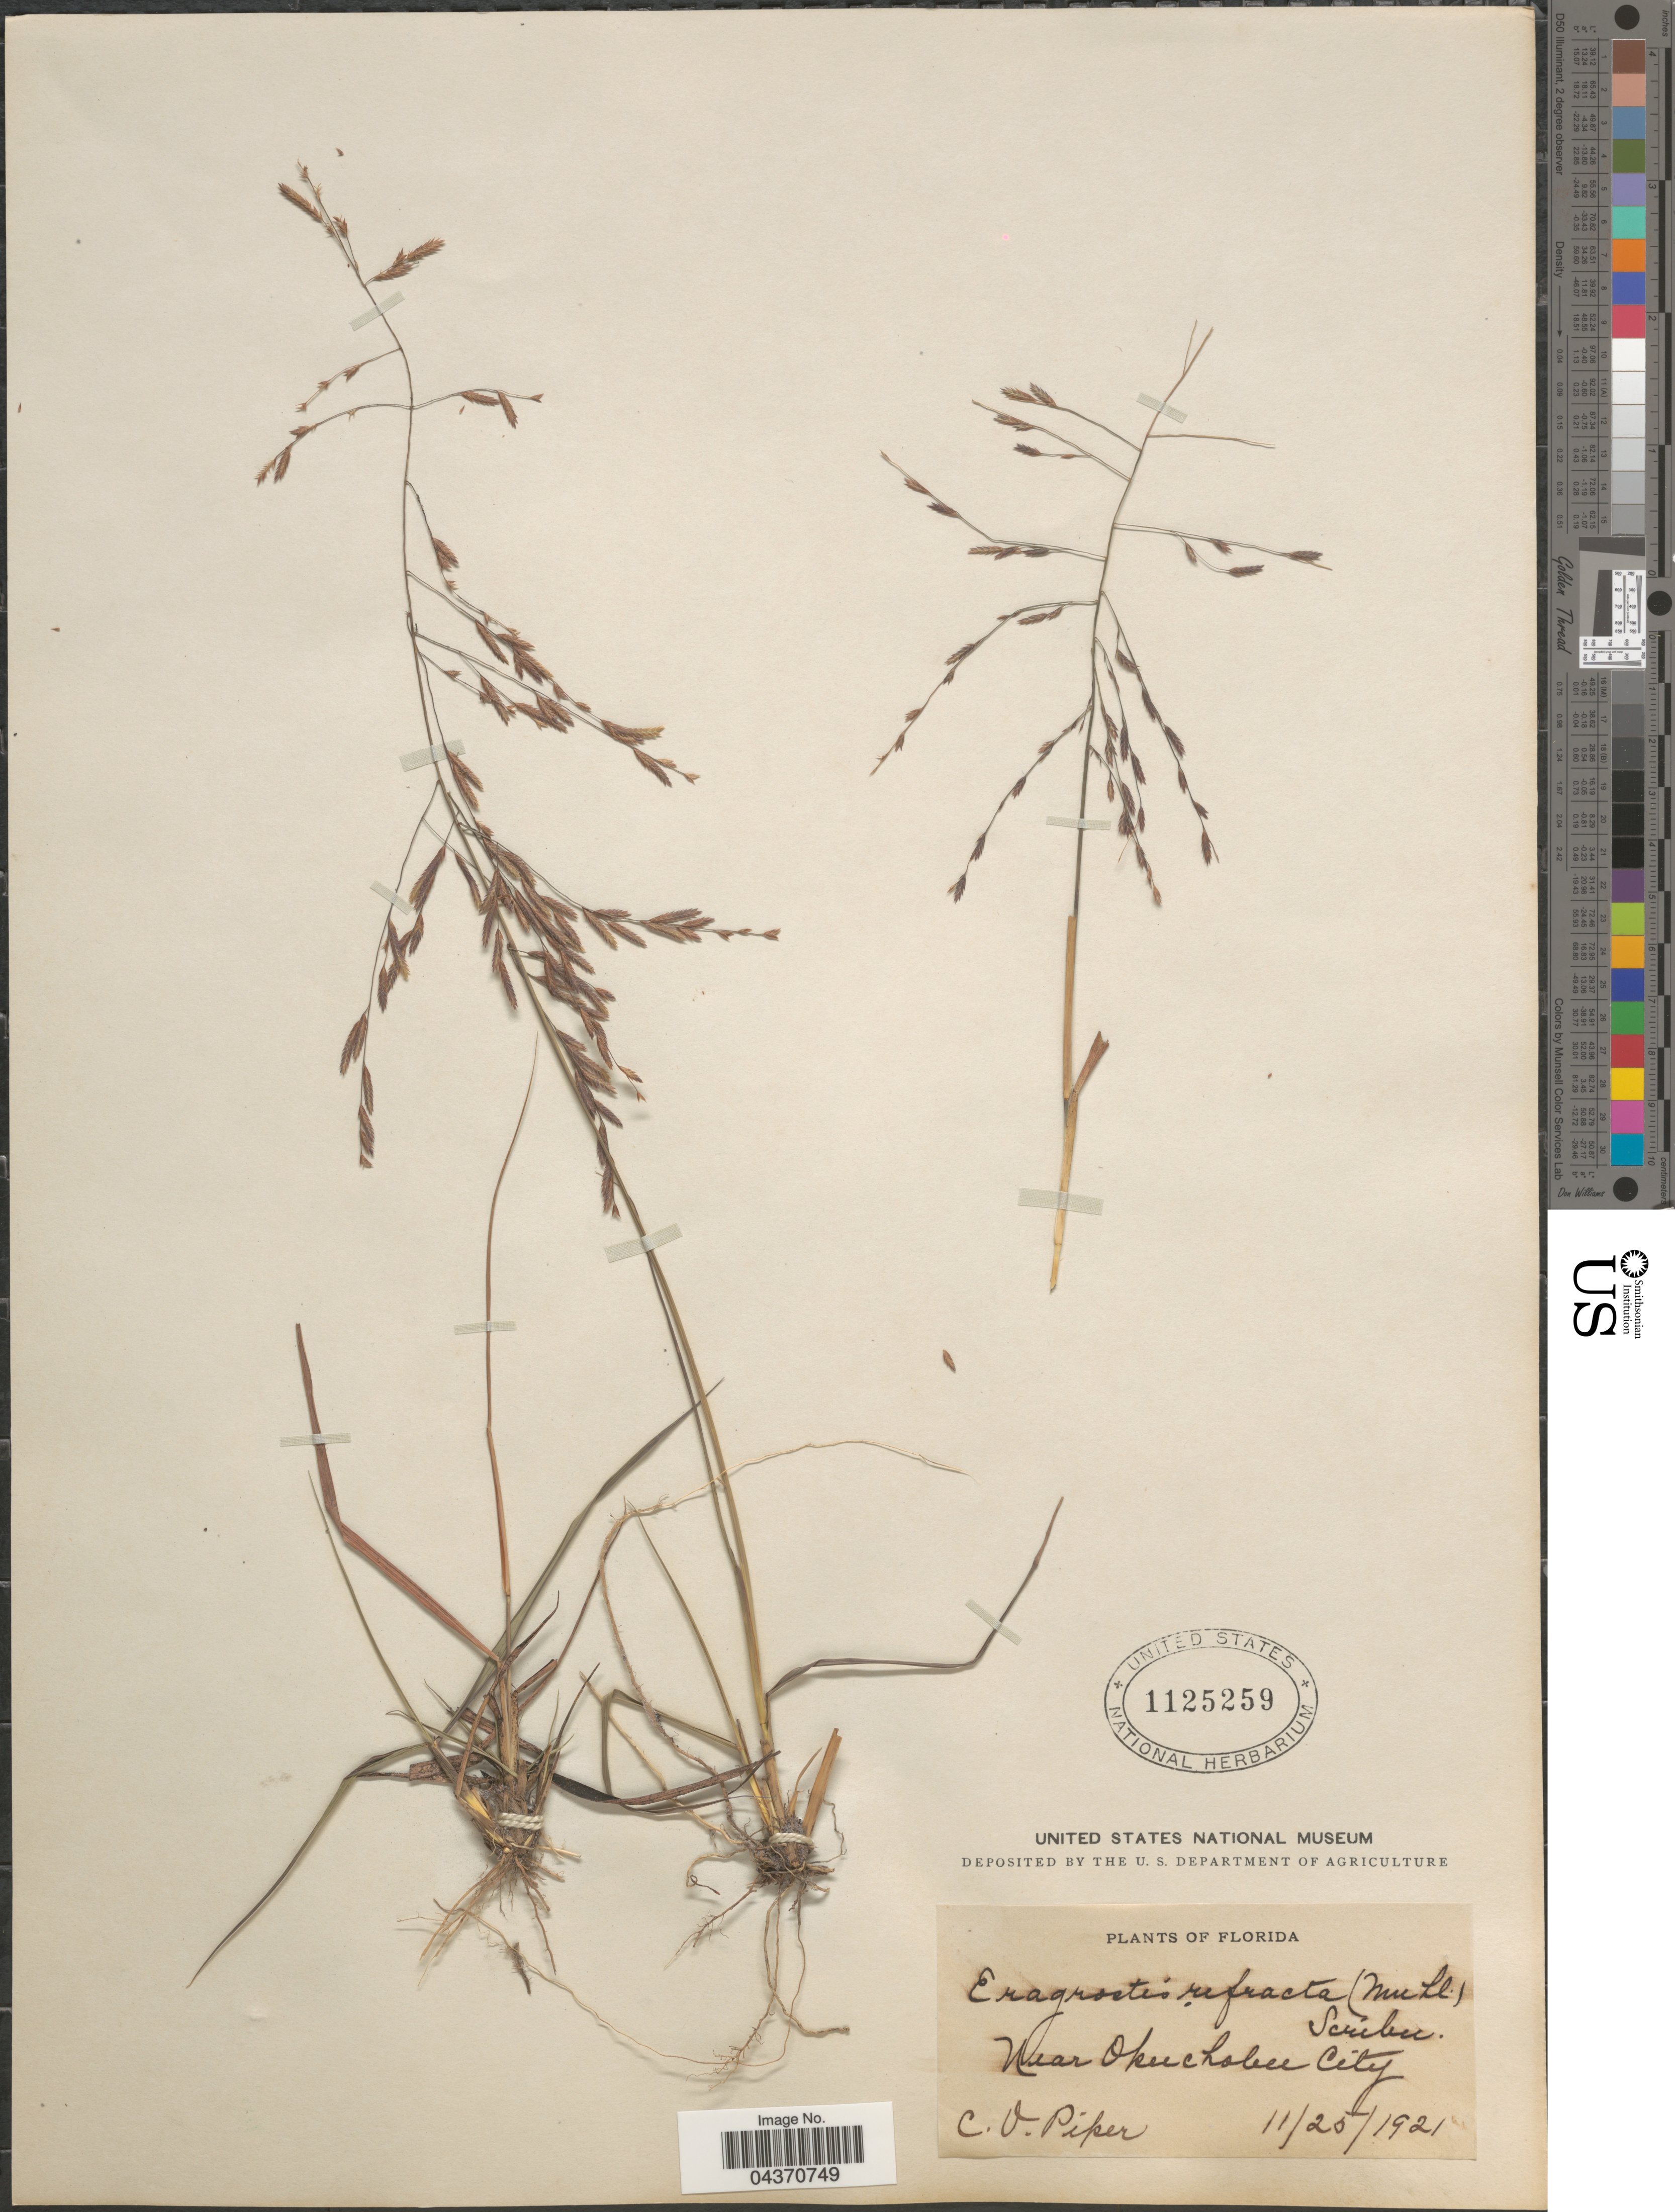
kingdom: Plantae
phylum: Tracheophyta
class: Liliopsida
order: Poales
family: Poaceae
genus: Eragrostis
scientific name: Eragrostis refracta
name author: (Muhl.) Scribn.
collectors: C. V. Piper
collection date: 1921-11-25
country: United States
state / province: Florida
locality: Near Okeechobee City.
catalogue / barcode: US 1125259